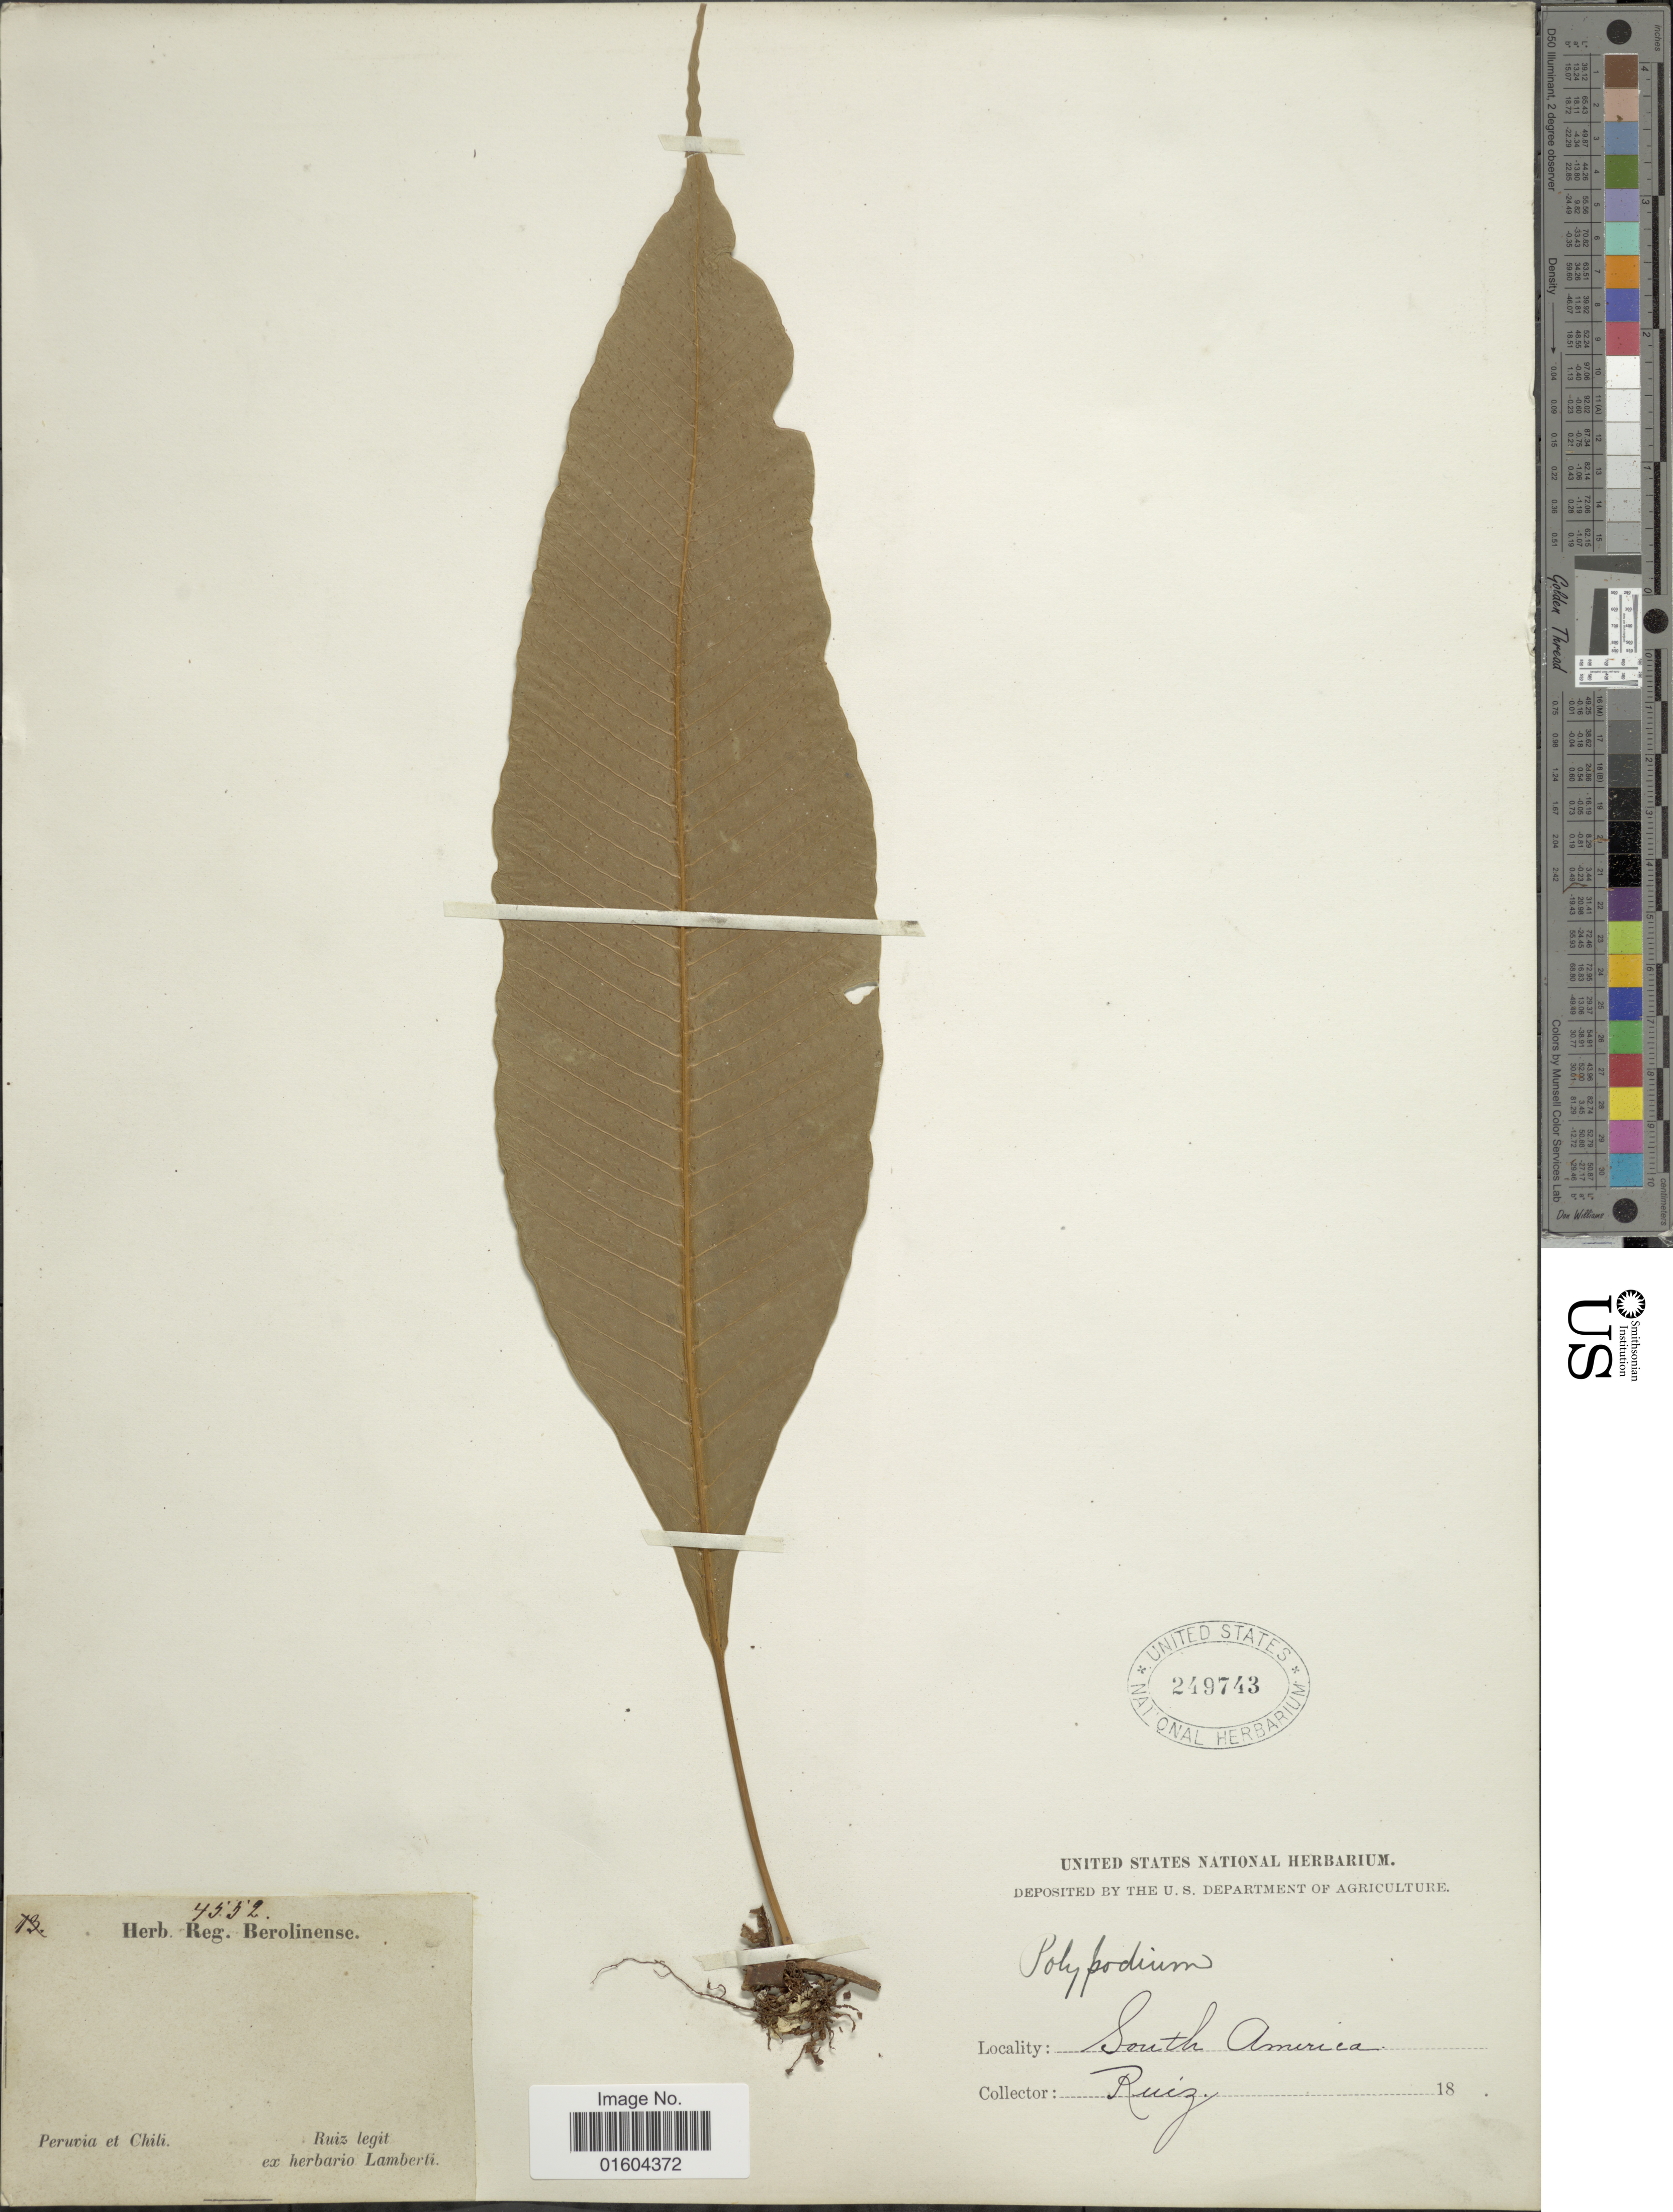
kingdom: Plantae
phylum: Tracheophyta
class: Polypodiopsida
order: Polypodiales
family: Polypodiaceae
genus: Campyloneurum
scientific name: Campyloneurum fuscosquamatum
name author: Lellinger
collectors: Ruiz, --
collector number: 4552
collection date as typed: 18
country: Peru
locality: Peruvia et Chili. South America.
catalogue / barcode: US 249743